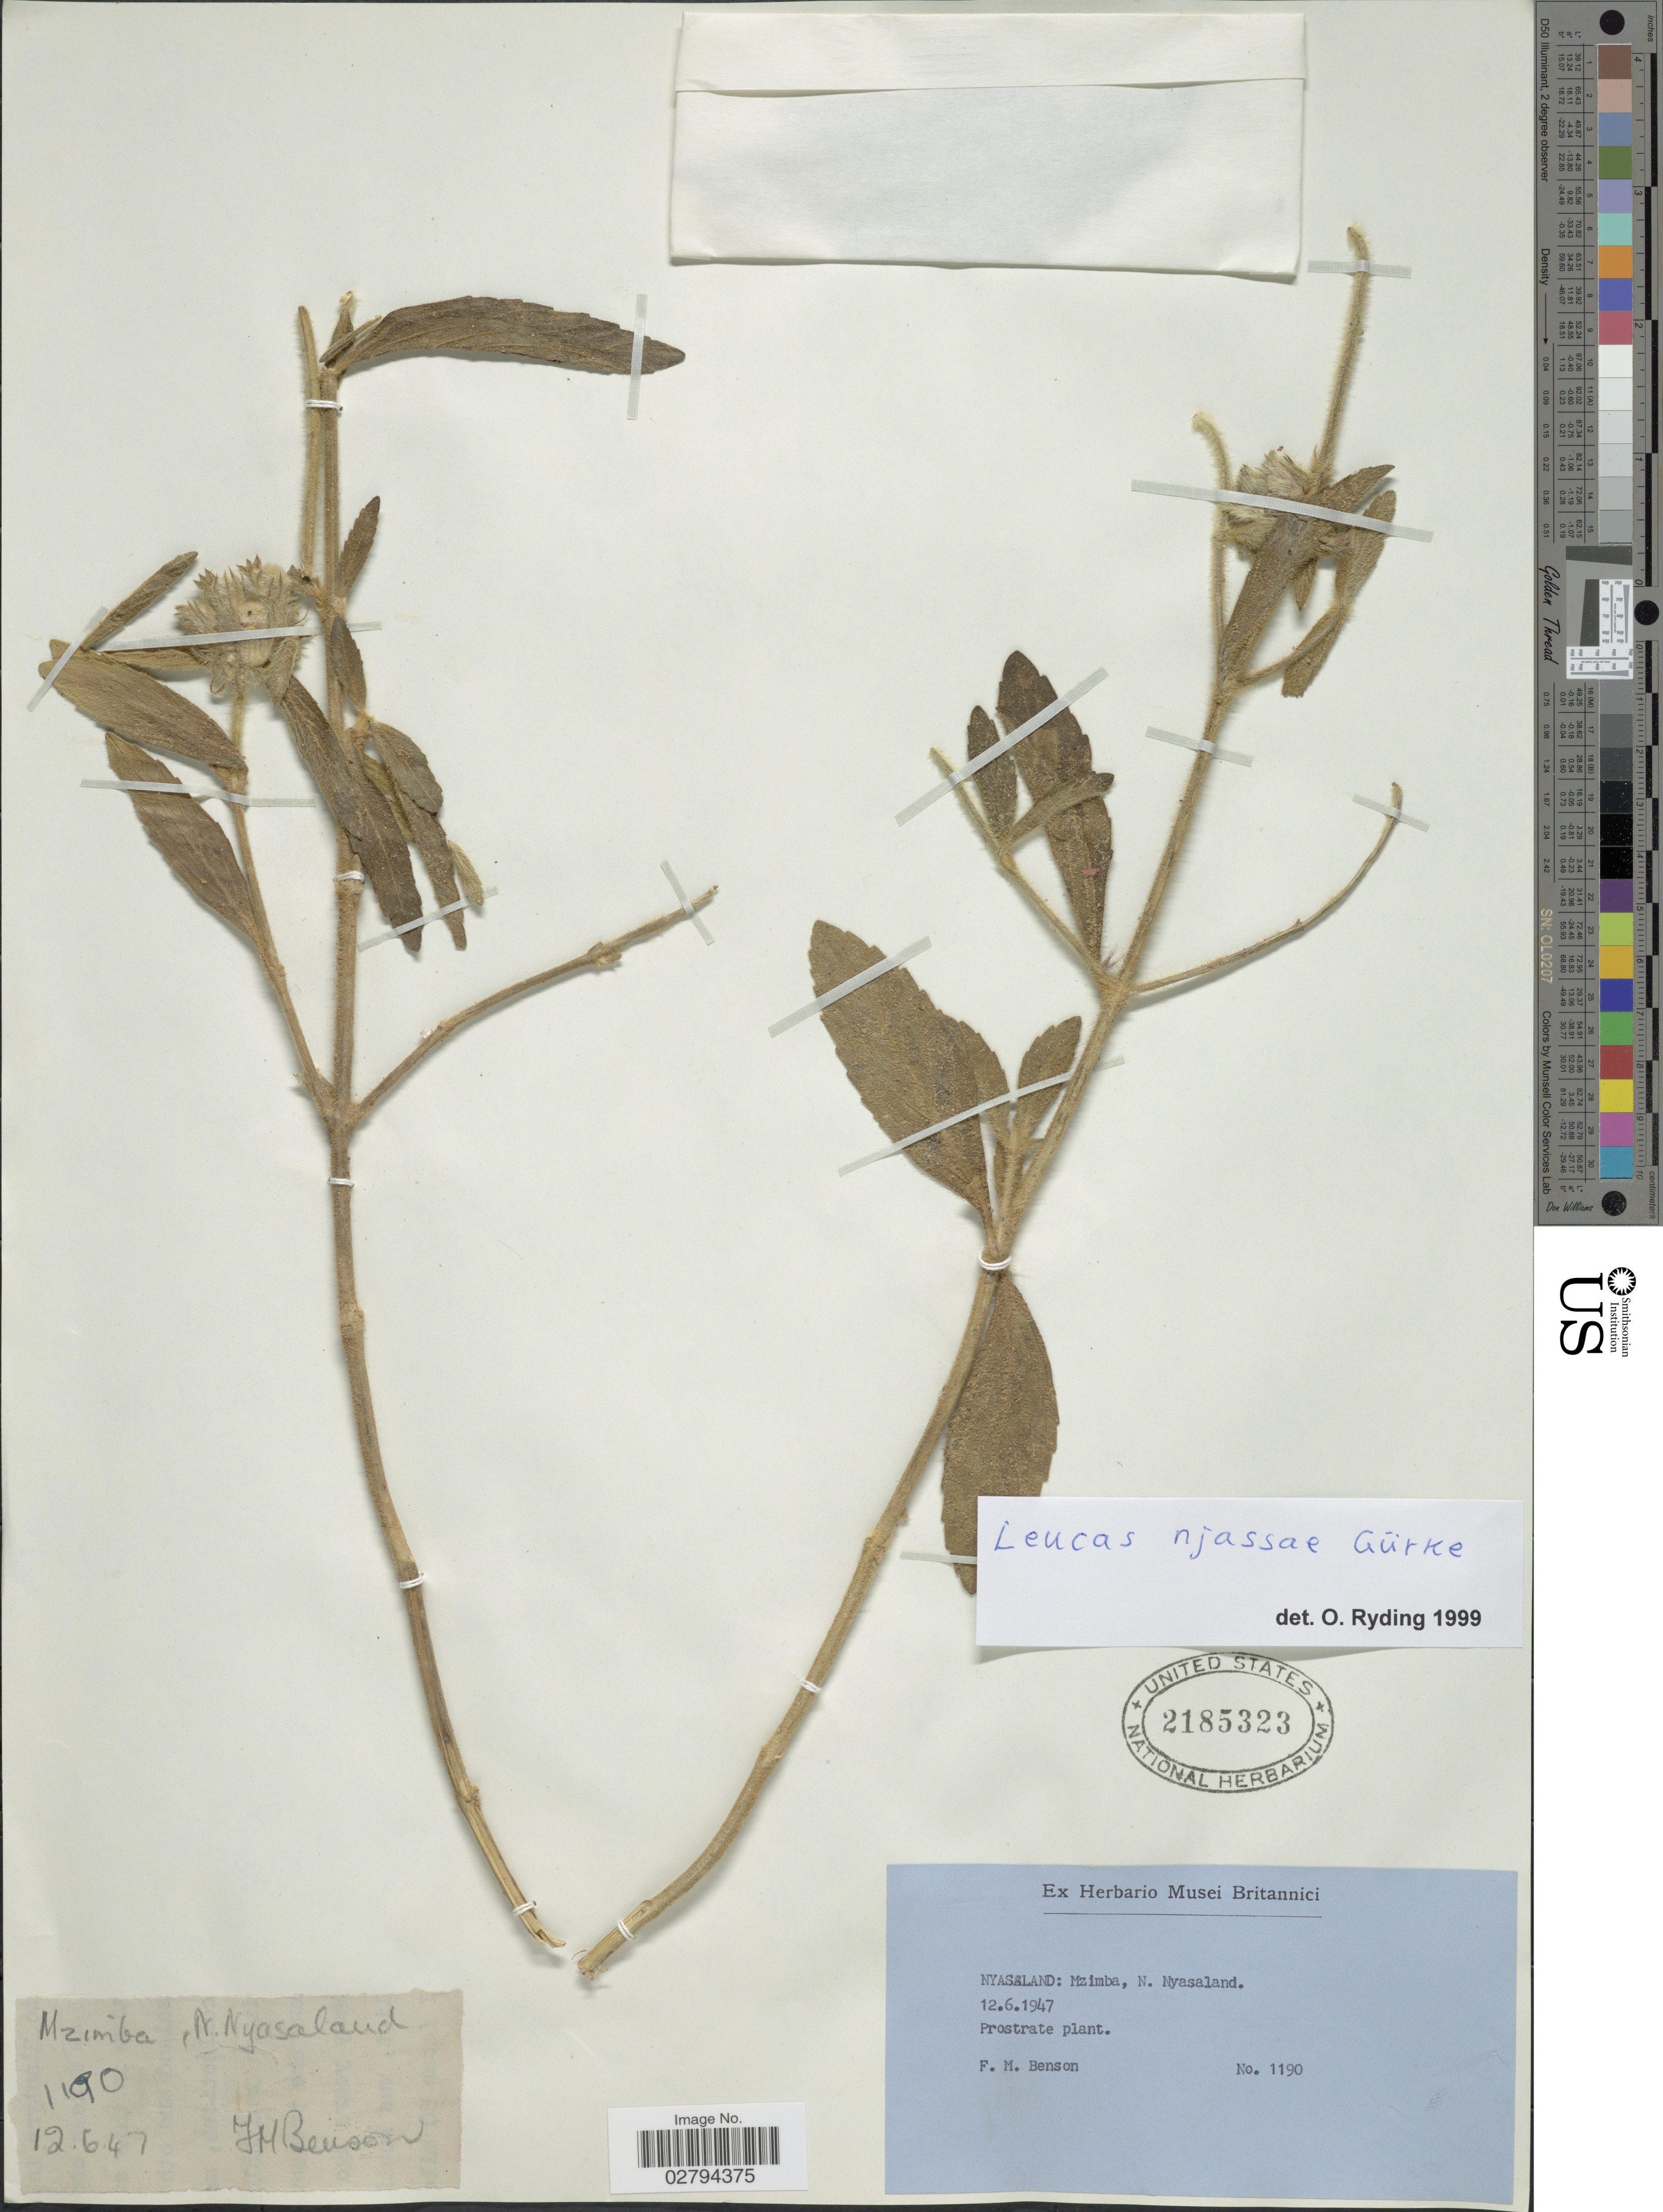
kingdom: Plantae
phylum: Tracheophyta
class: Magnoliopsida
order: Lamiales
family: Lamiaceae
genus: Leucas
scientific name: Leucas nyassae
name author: Gürke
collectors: F. Benson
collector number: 1190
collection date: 1947-06-12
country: Malawi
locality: Nyasaland: Mzimba, N. Nyasaland.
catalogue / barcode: US 2185323